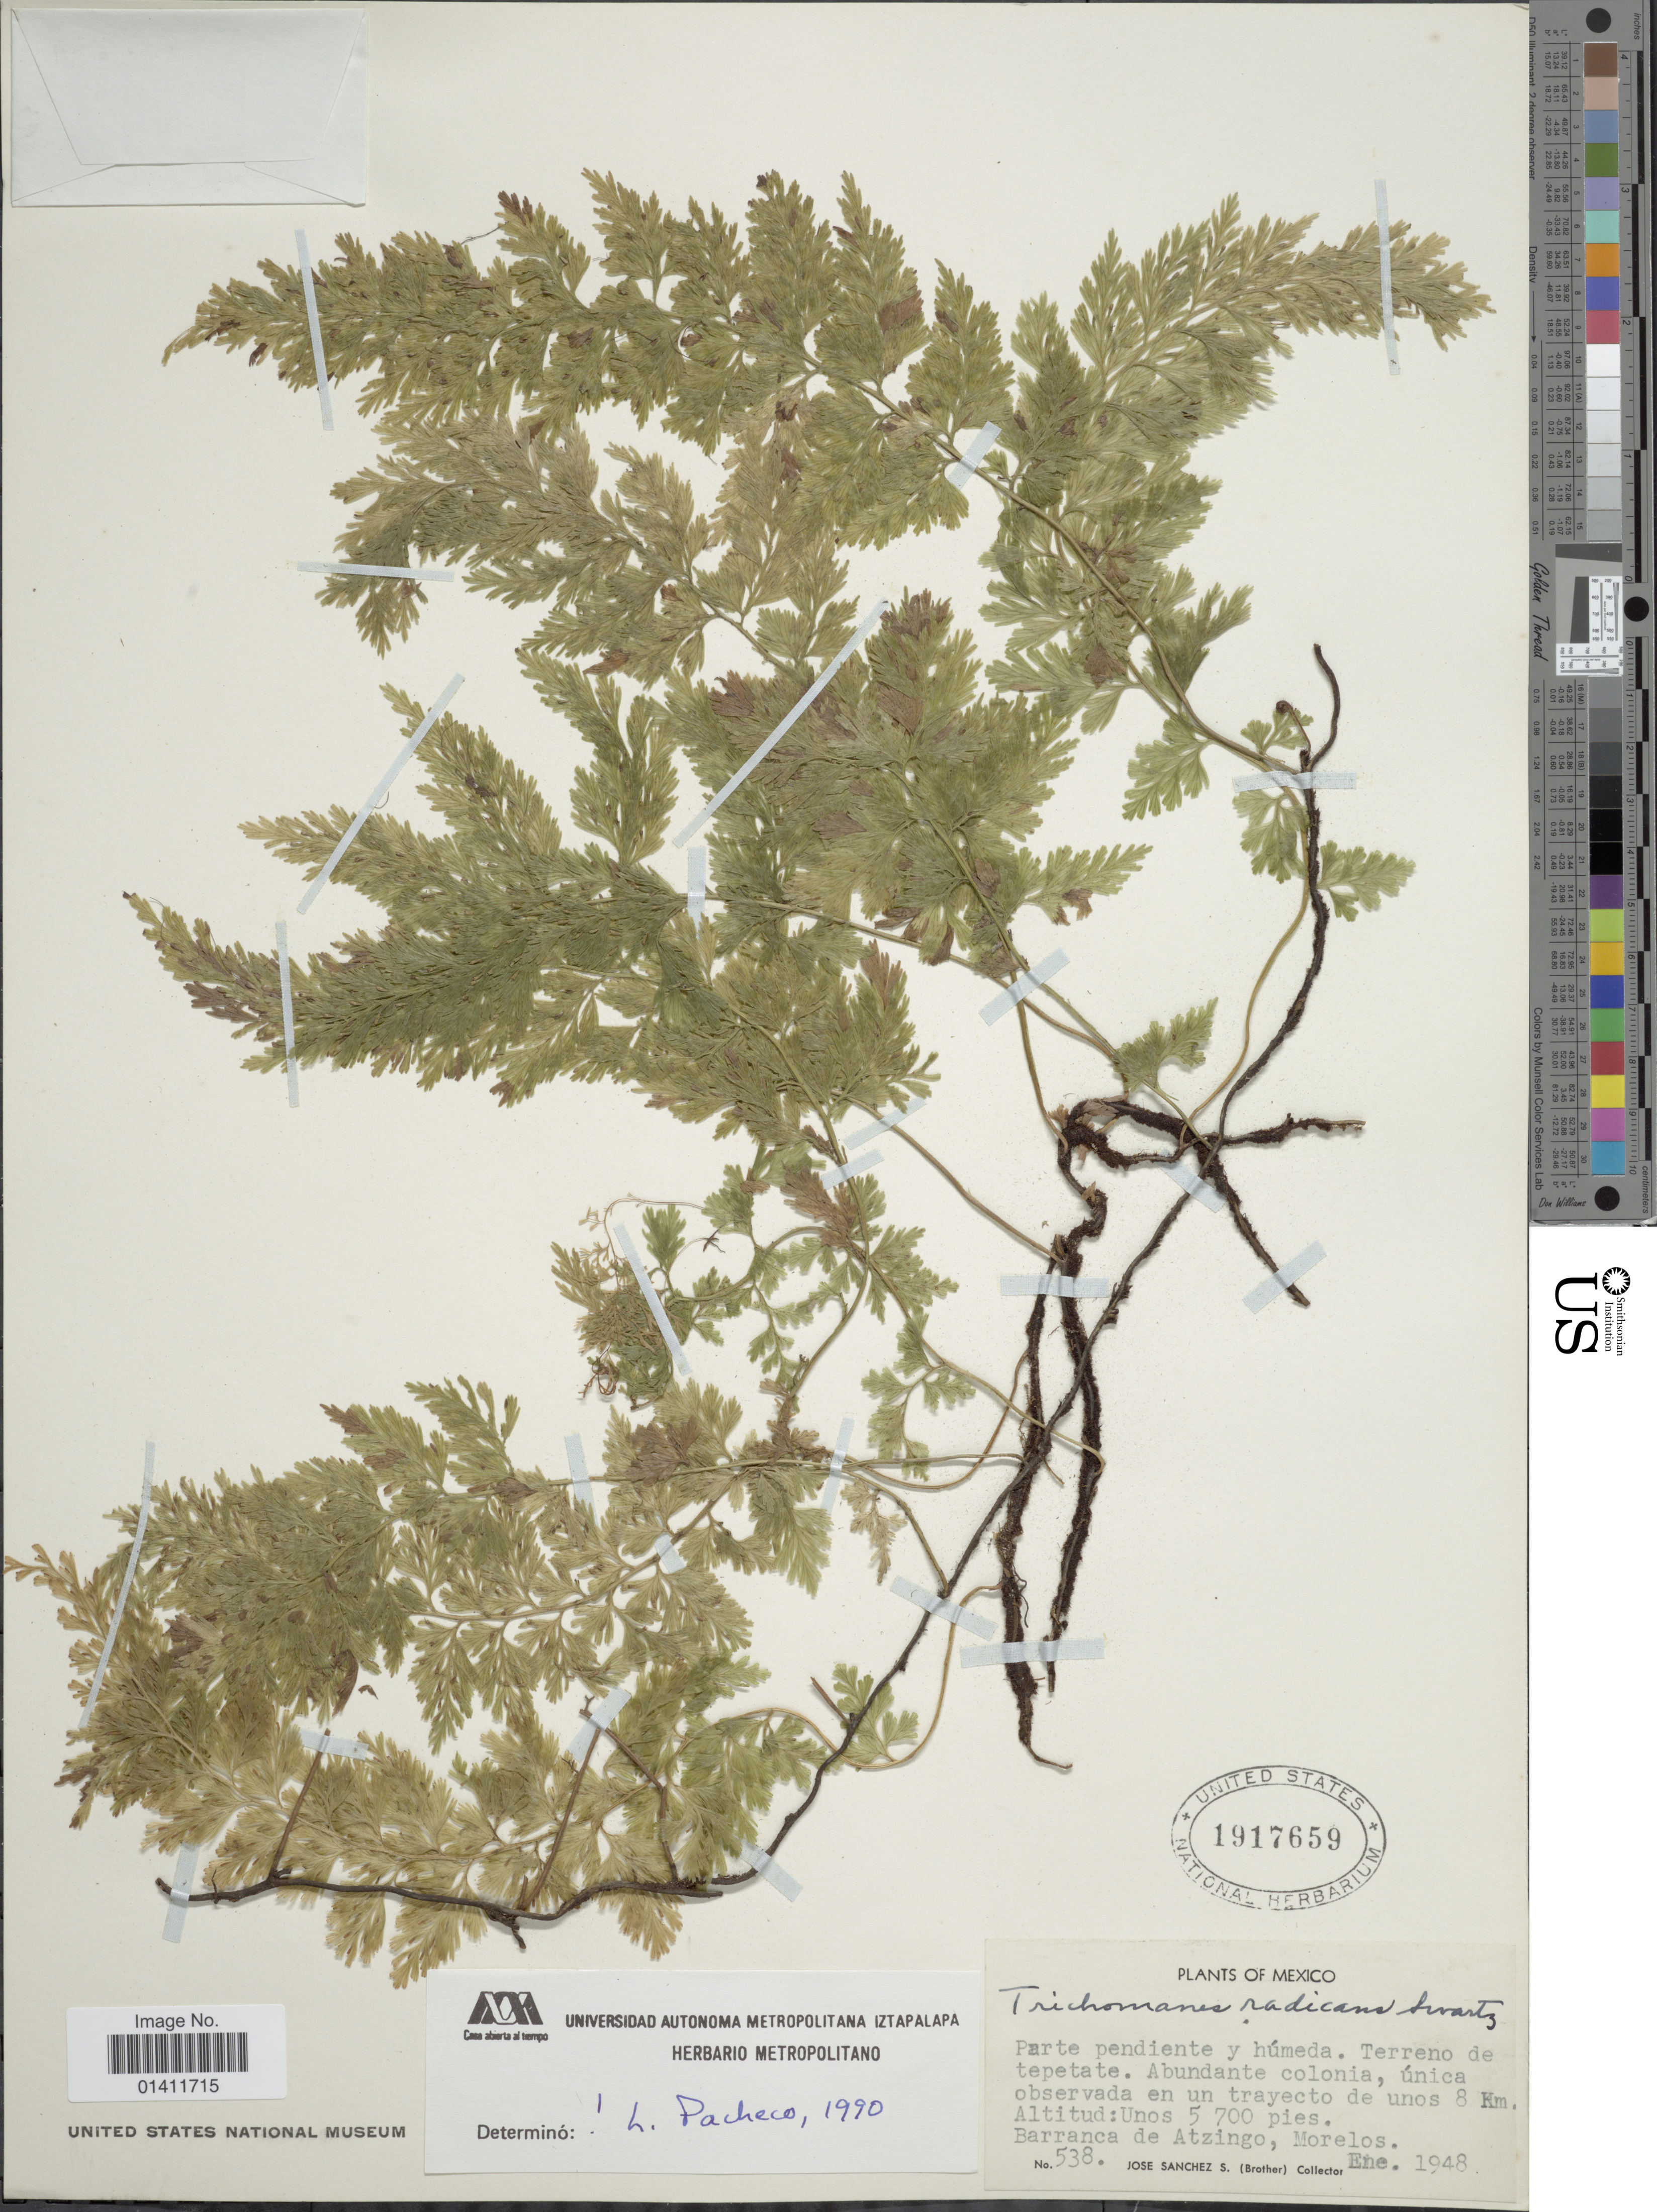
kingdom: Plantae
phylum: Tracheophyta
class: Polypodiopsida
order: Hymenophyllales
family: Hymenophyllaceae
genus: Vandenboschia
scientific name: Vandenboschia radicans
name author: (Sw.) Copel.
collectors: J. Sanchez S.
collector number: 538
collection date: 1948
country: Mexico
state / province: Morelos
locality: Barranca de Atzingo.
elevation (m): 1737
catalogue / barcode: US 1917659